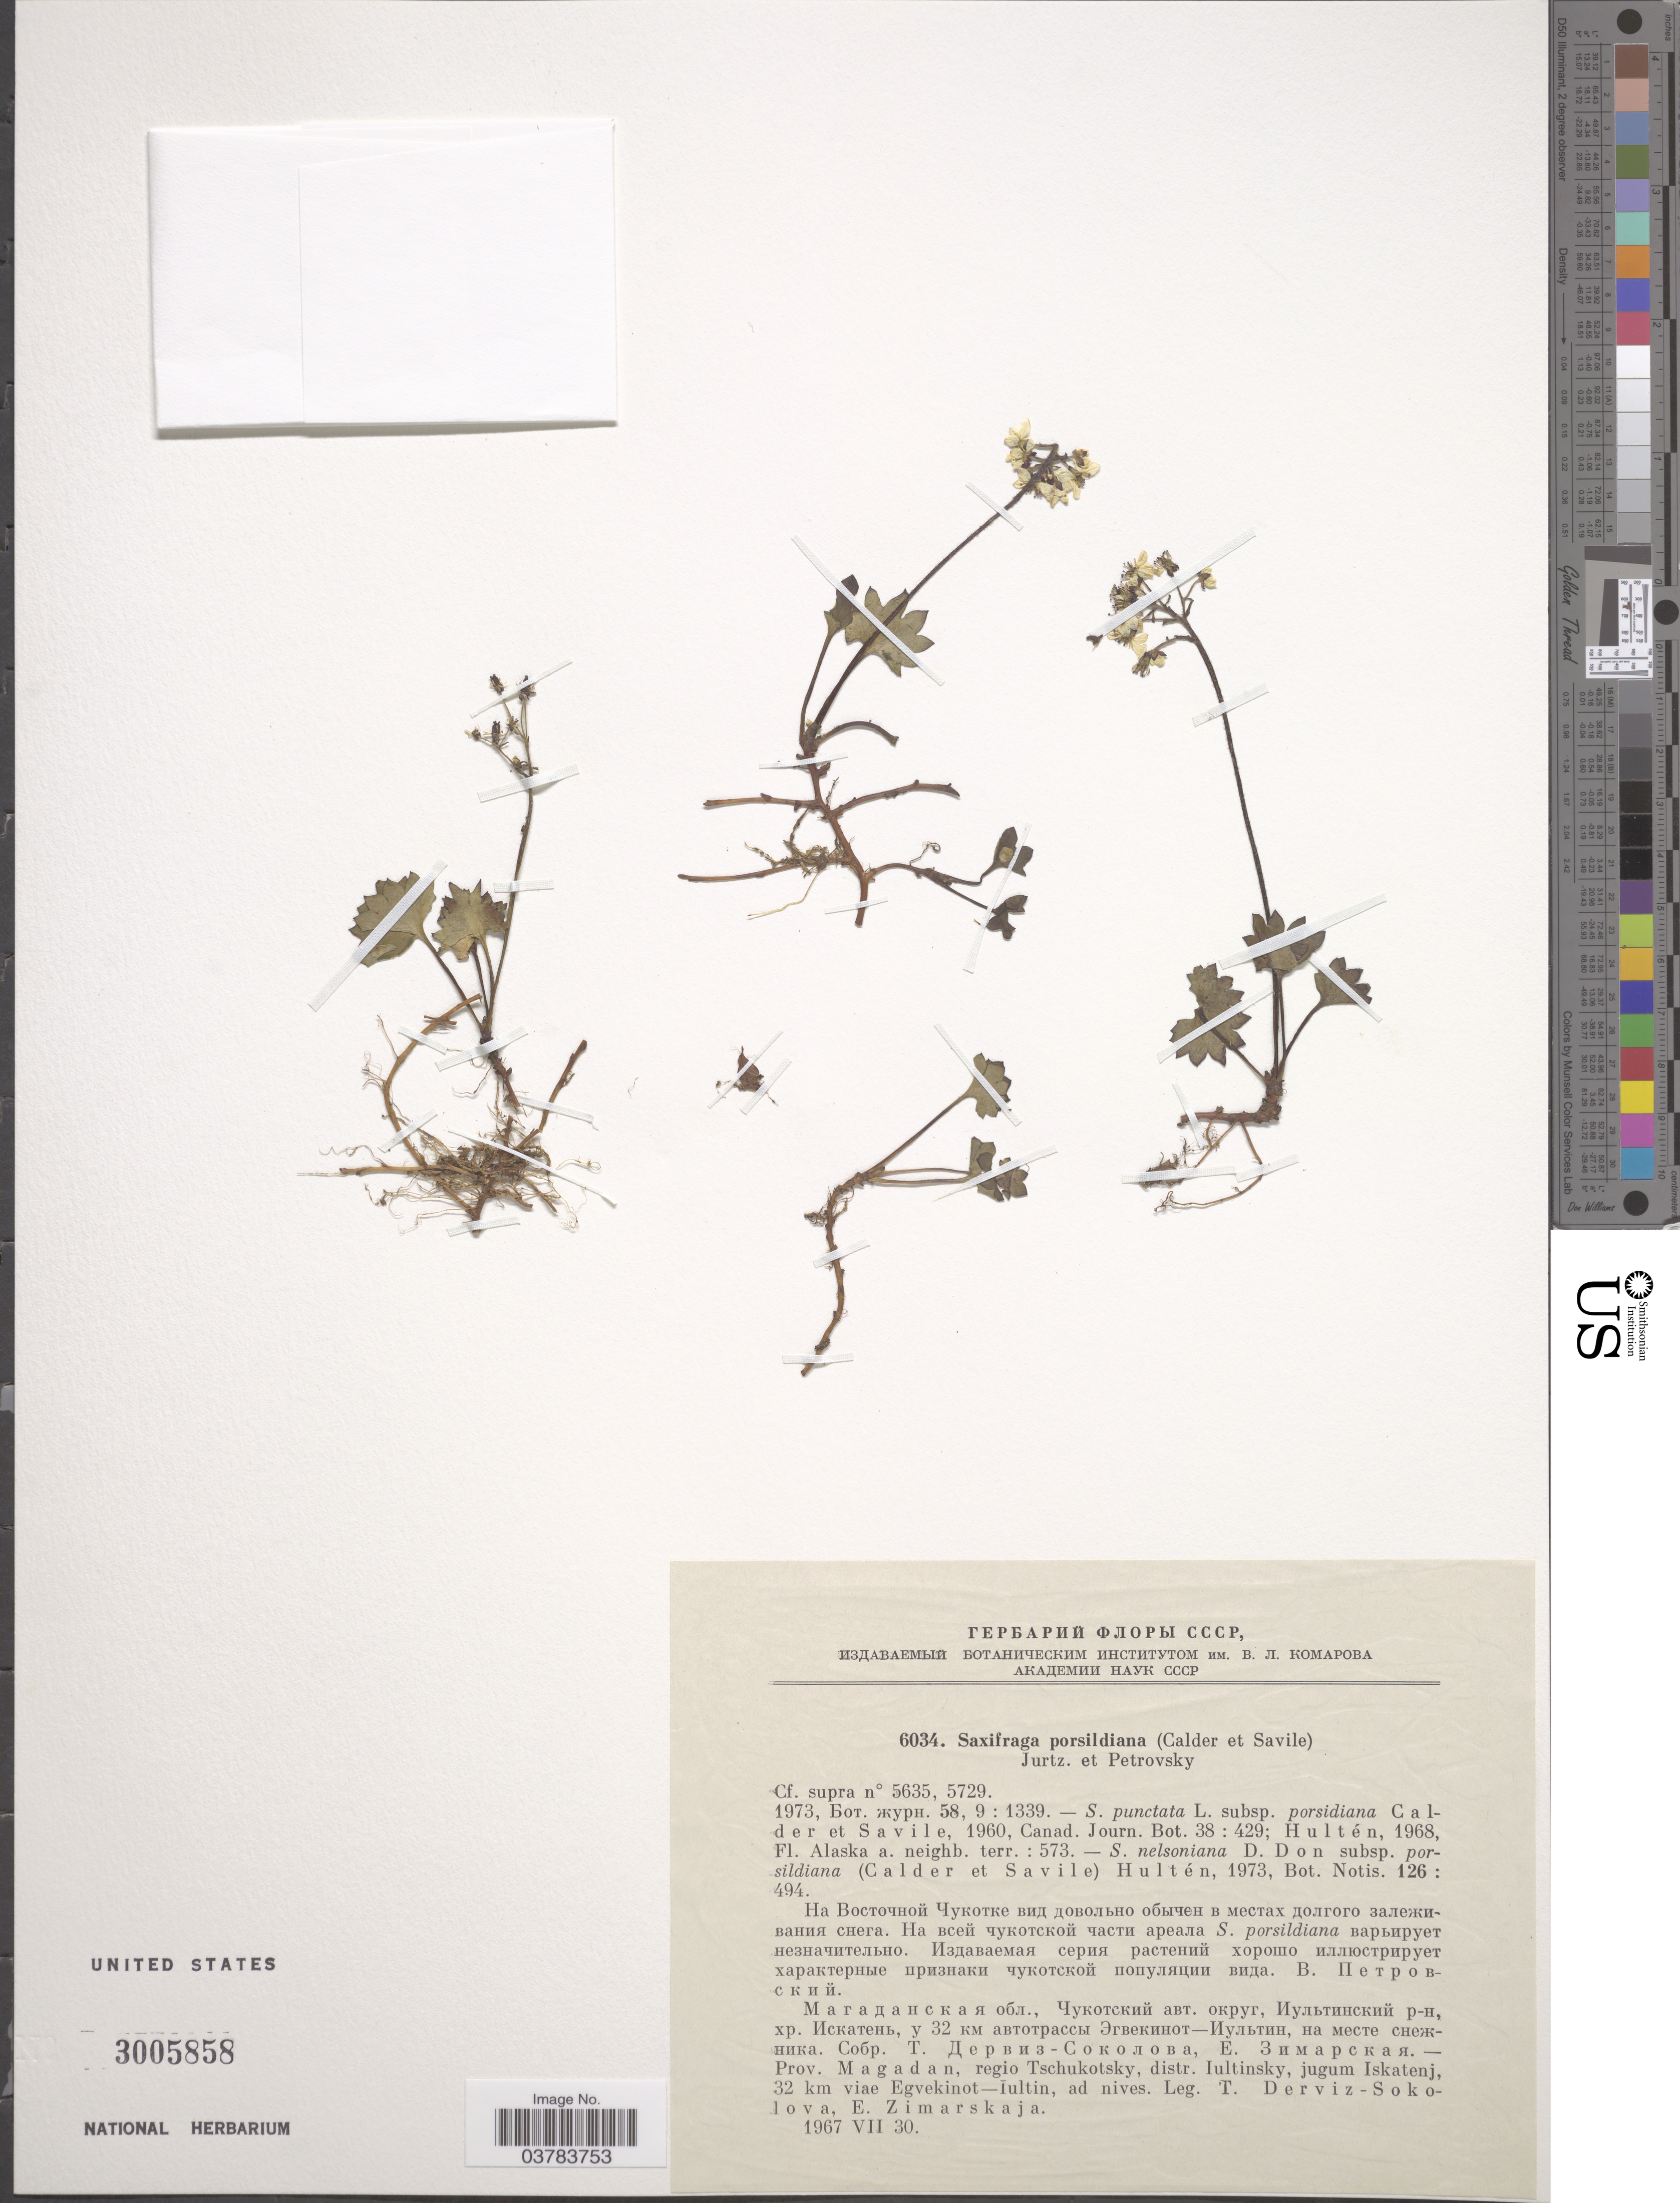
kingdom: Plantae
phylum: Tracheophyta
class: Magnoliopsida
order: Saxifragales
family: Saxifragaceae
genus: Saxifraga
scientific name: Saxifraga porsildiana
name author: Jurtzev & V.V. Petrovsky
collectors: T. Derviz-Sokolova & E. Zimarskaja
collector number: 6034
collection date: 1967-07-30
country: Russian Federation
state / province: Magadan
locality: Regio Tschukotksy, distr. Iultinsky, jugum Iskatenj, 32 km viae Egvekinot-iultin, ad nives.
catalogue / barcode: US 3005858